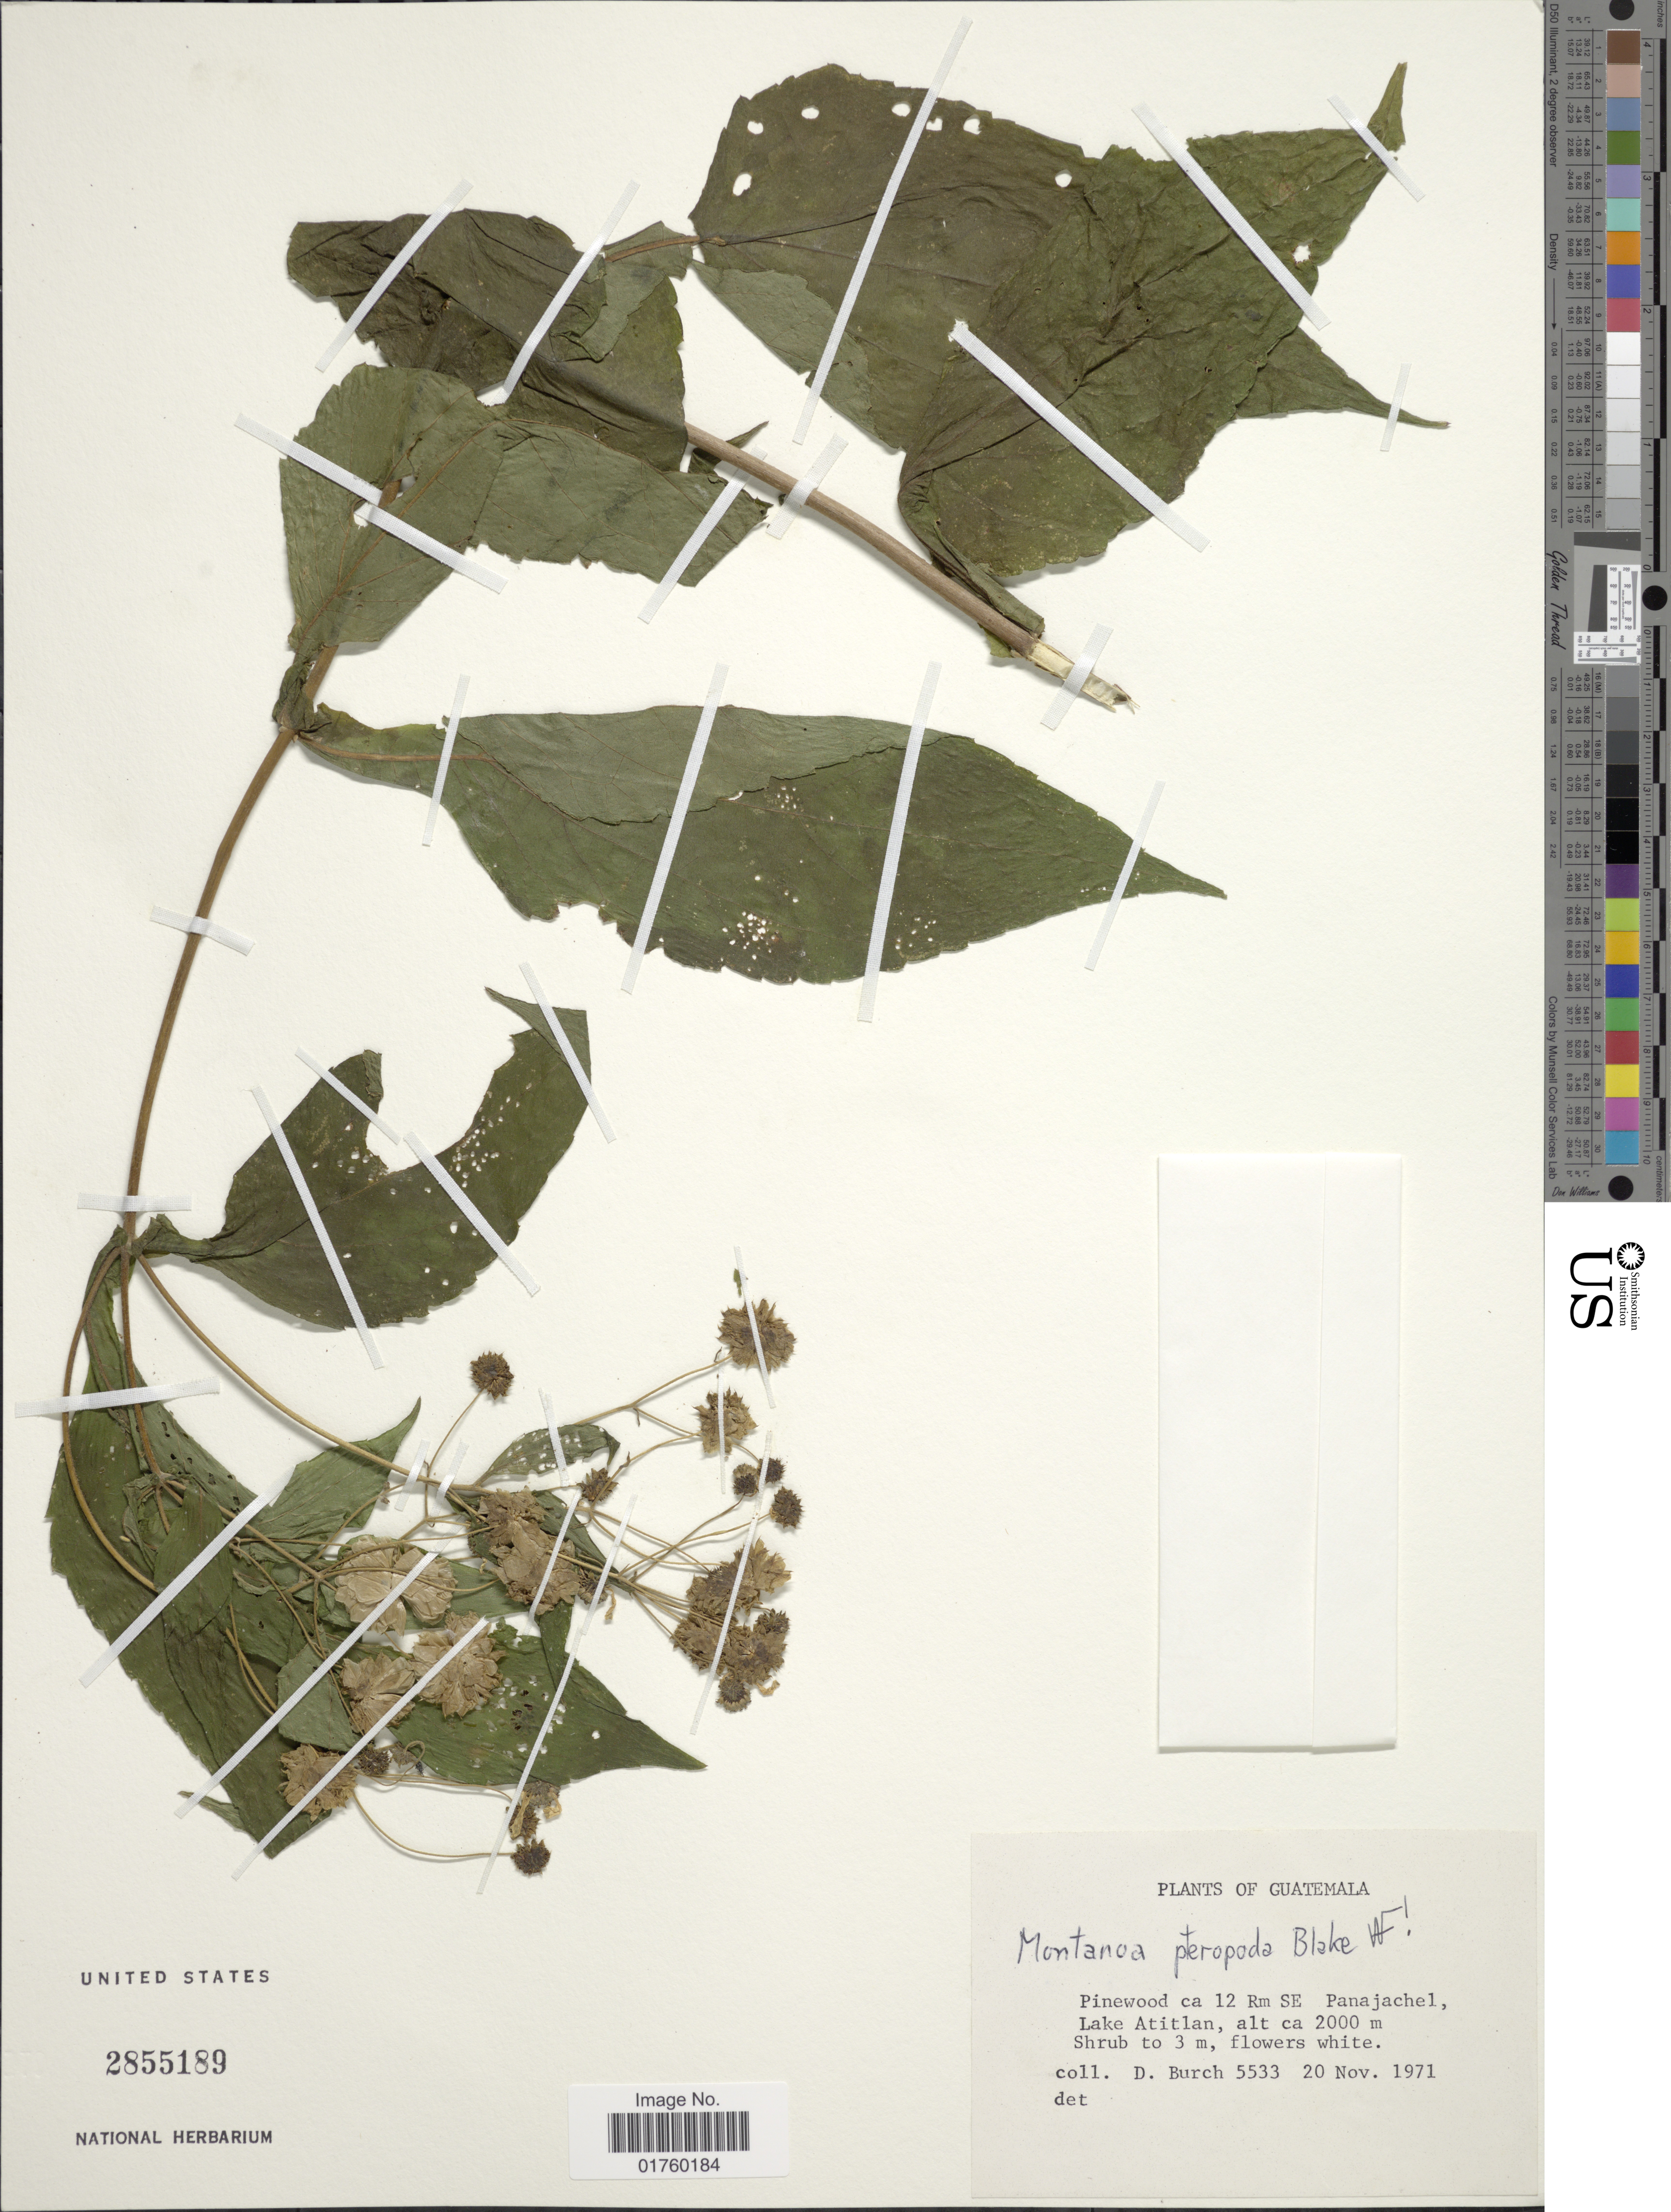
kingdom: Plantae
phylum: Tracheophyta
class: Magnoliopsida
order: Asterales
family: Asteraceae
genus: Montanoa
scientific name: Montanoa pteropoda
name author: S.F. Blake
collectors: D. Burch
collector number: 5533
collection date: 1971-11-20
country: Guatemala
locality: Pinewood at ca 12 Rm SE Panajachel, Lake Atitlan.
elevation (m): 2000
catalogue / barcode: US 2855189